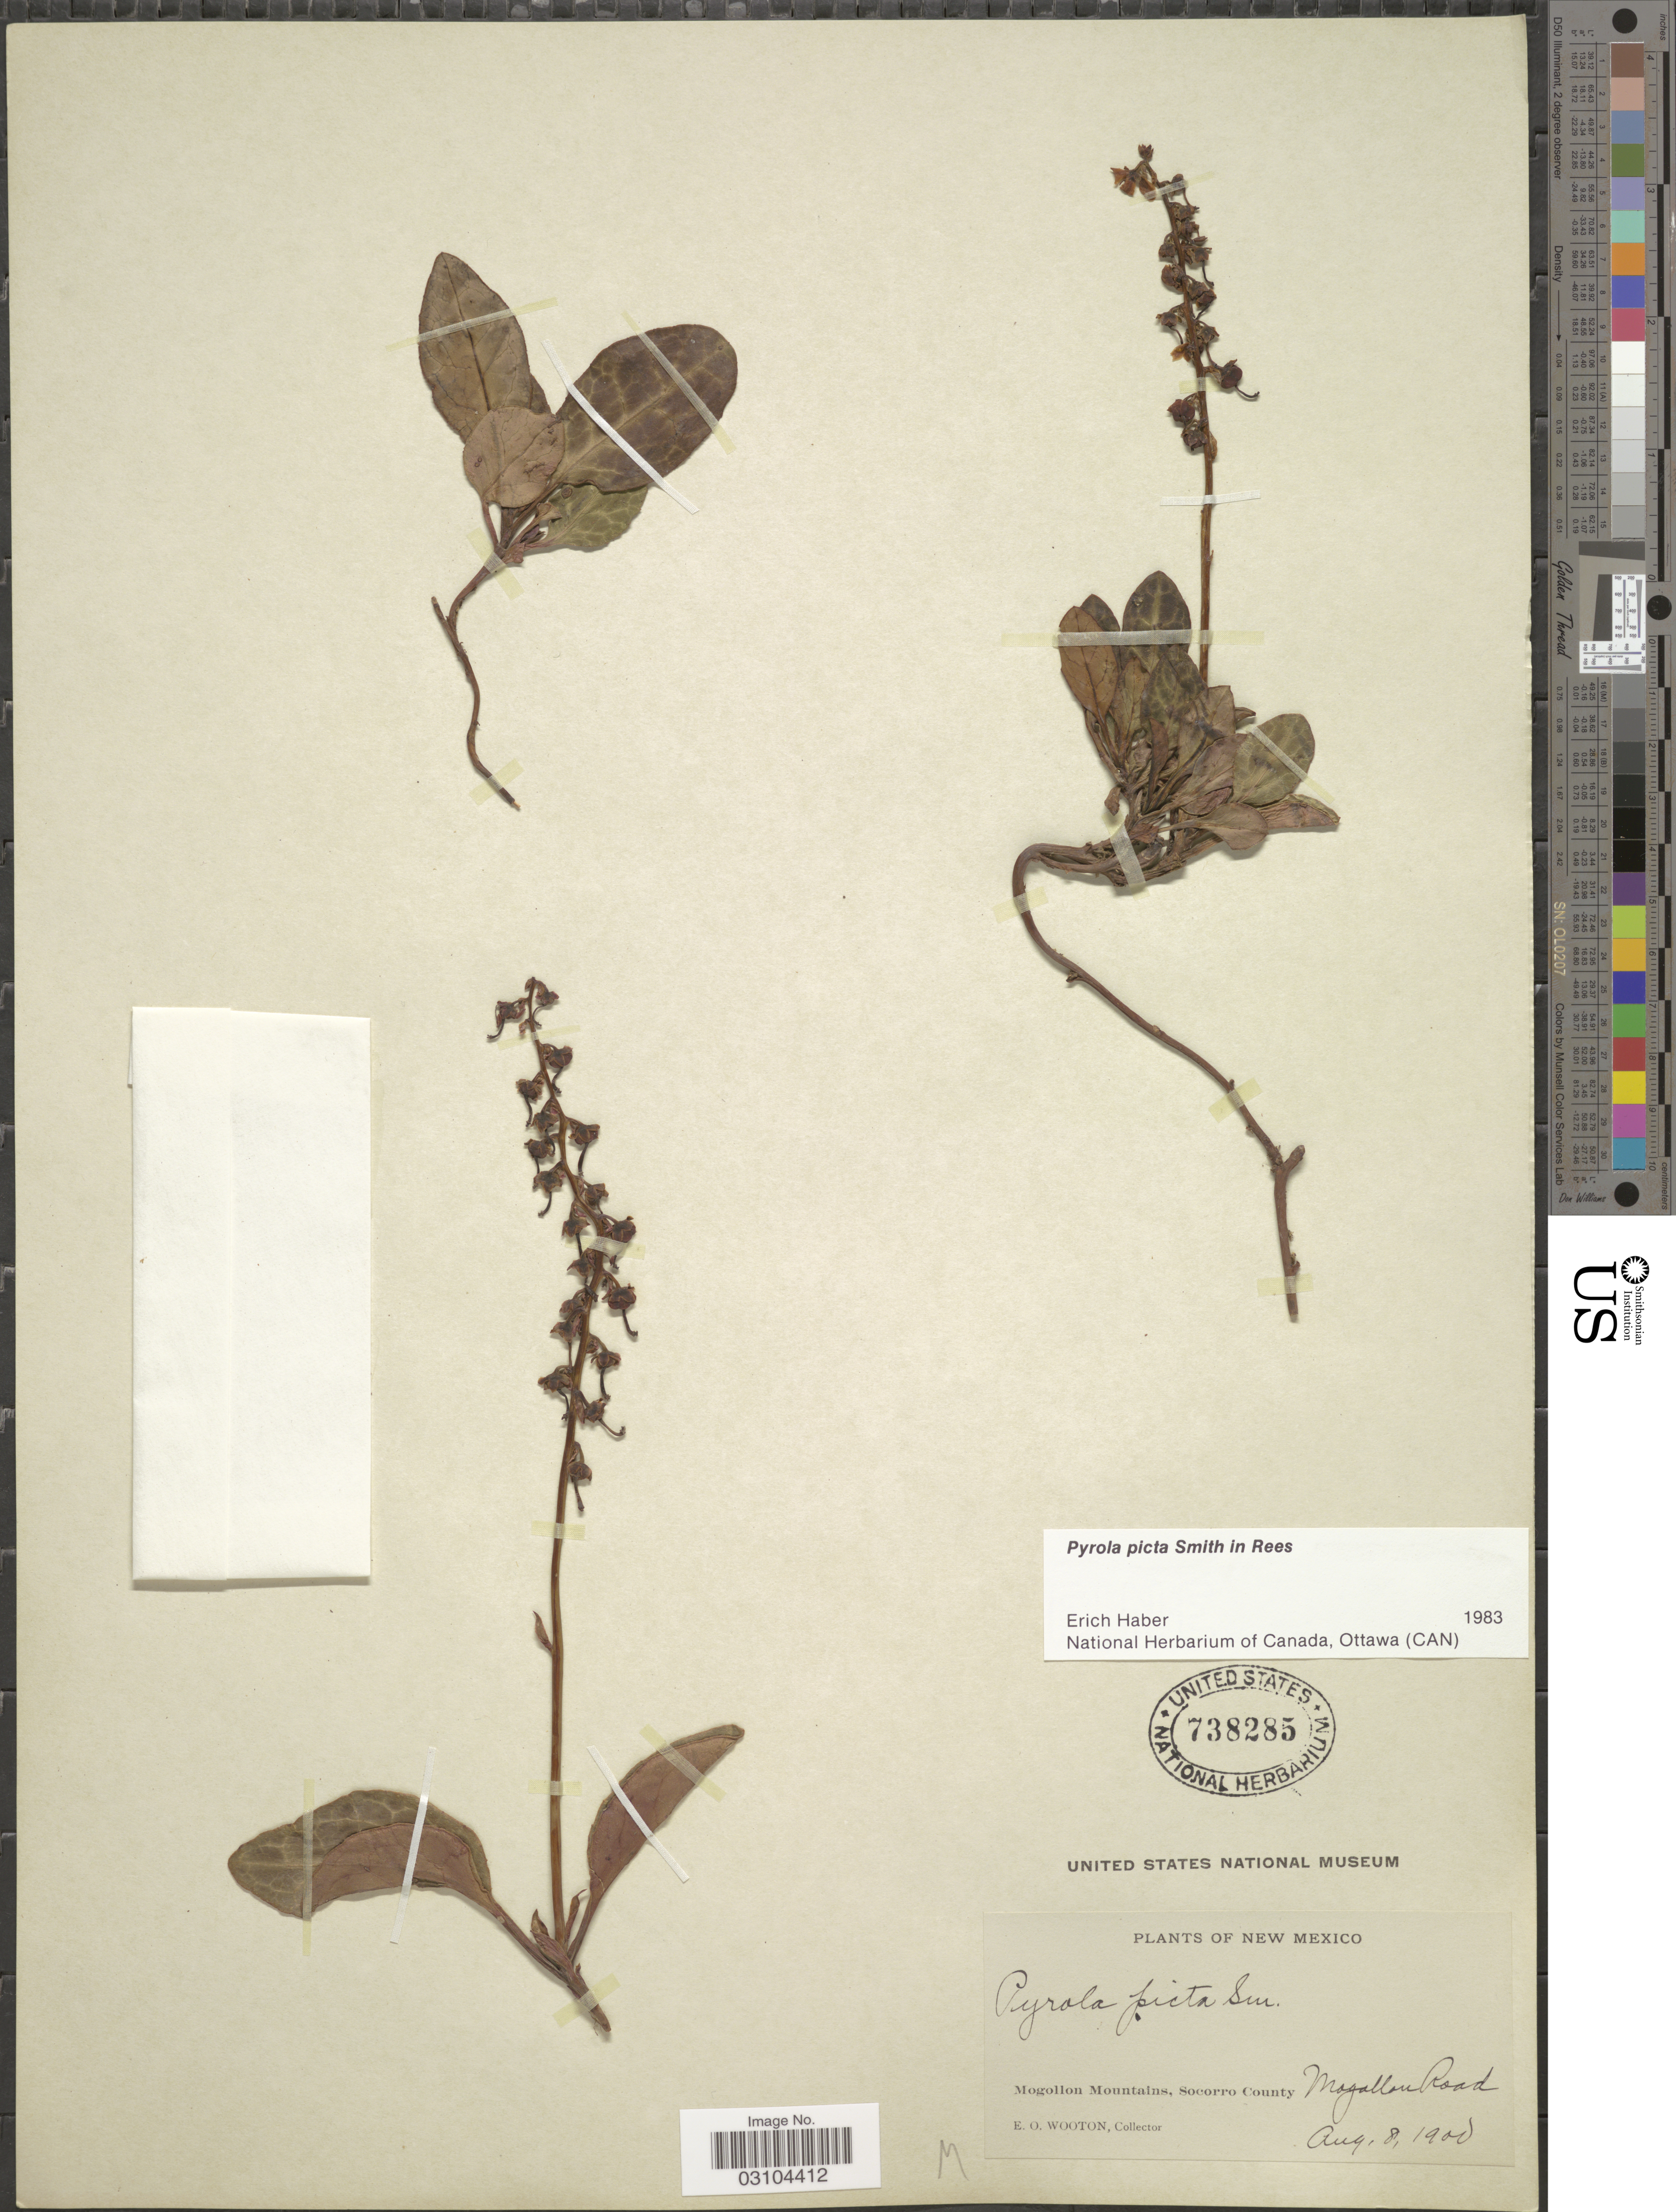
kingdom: Plantae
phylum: Tracheophyta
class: Magnoliopsida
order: Ericales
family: Ericaceae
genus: Pyrola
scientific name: Pyrola picta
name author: Sm. in Rees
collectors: E. O. Wooton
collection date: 1900-08-08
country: United States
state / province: New Mexico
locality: Mogollon Mountains, Socorro County, Mogallan Road.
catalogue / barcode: US 738285